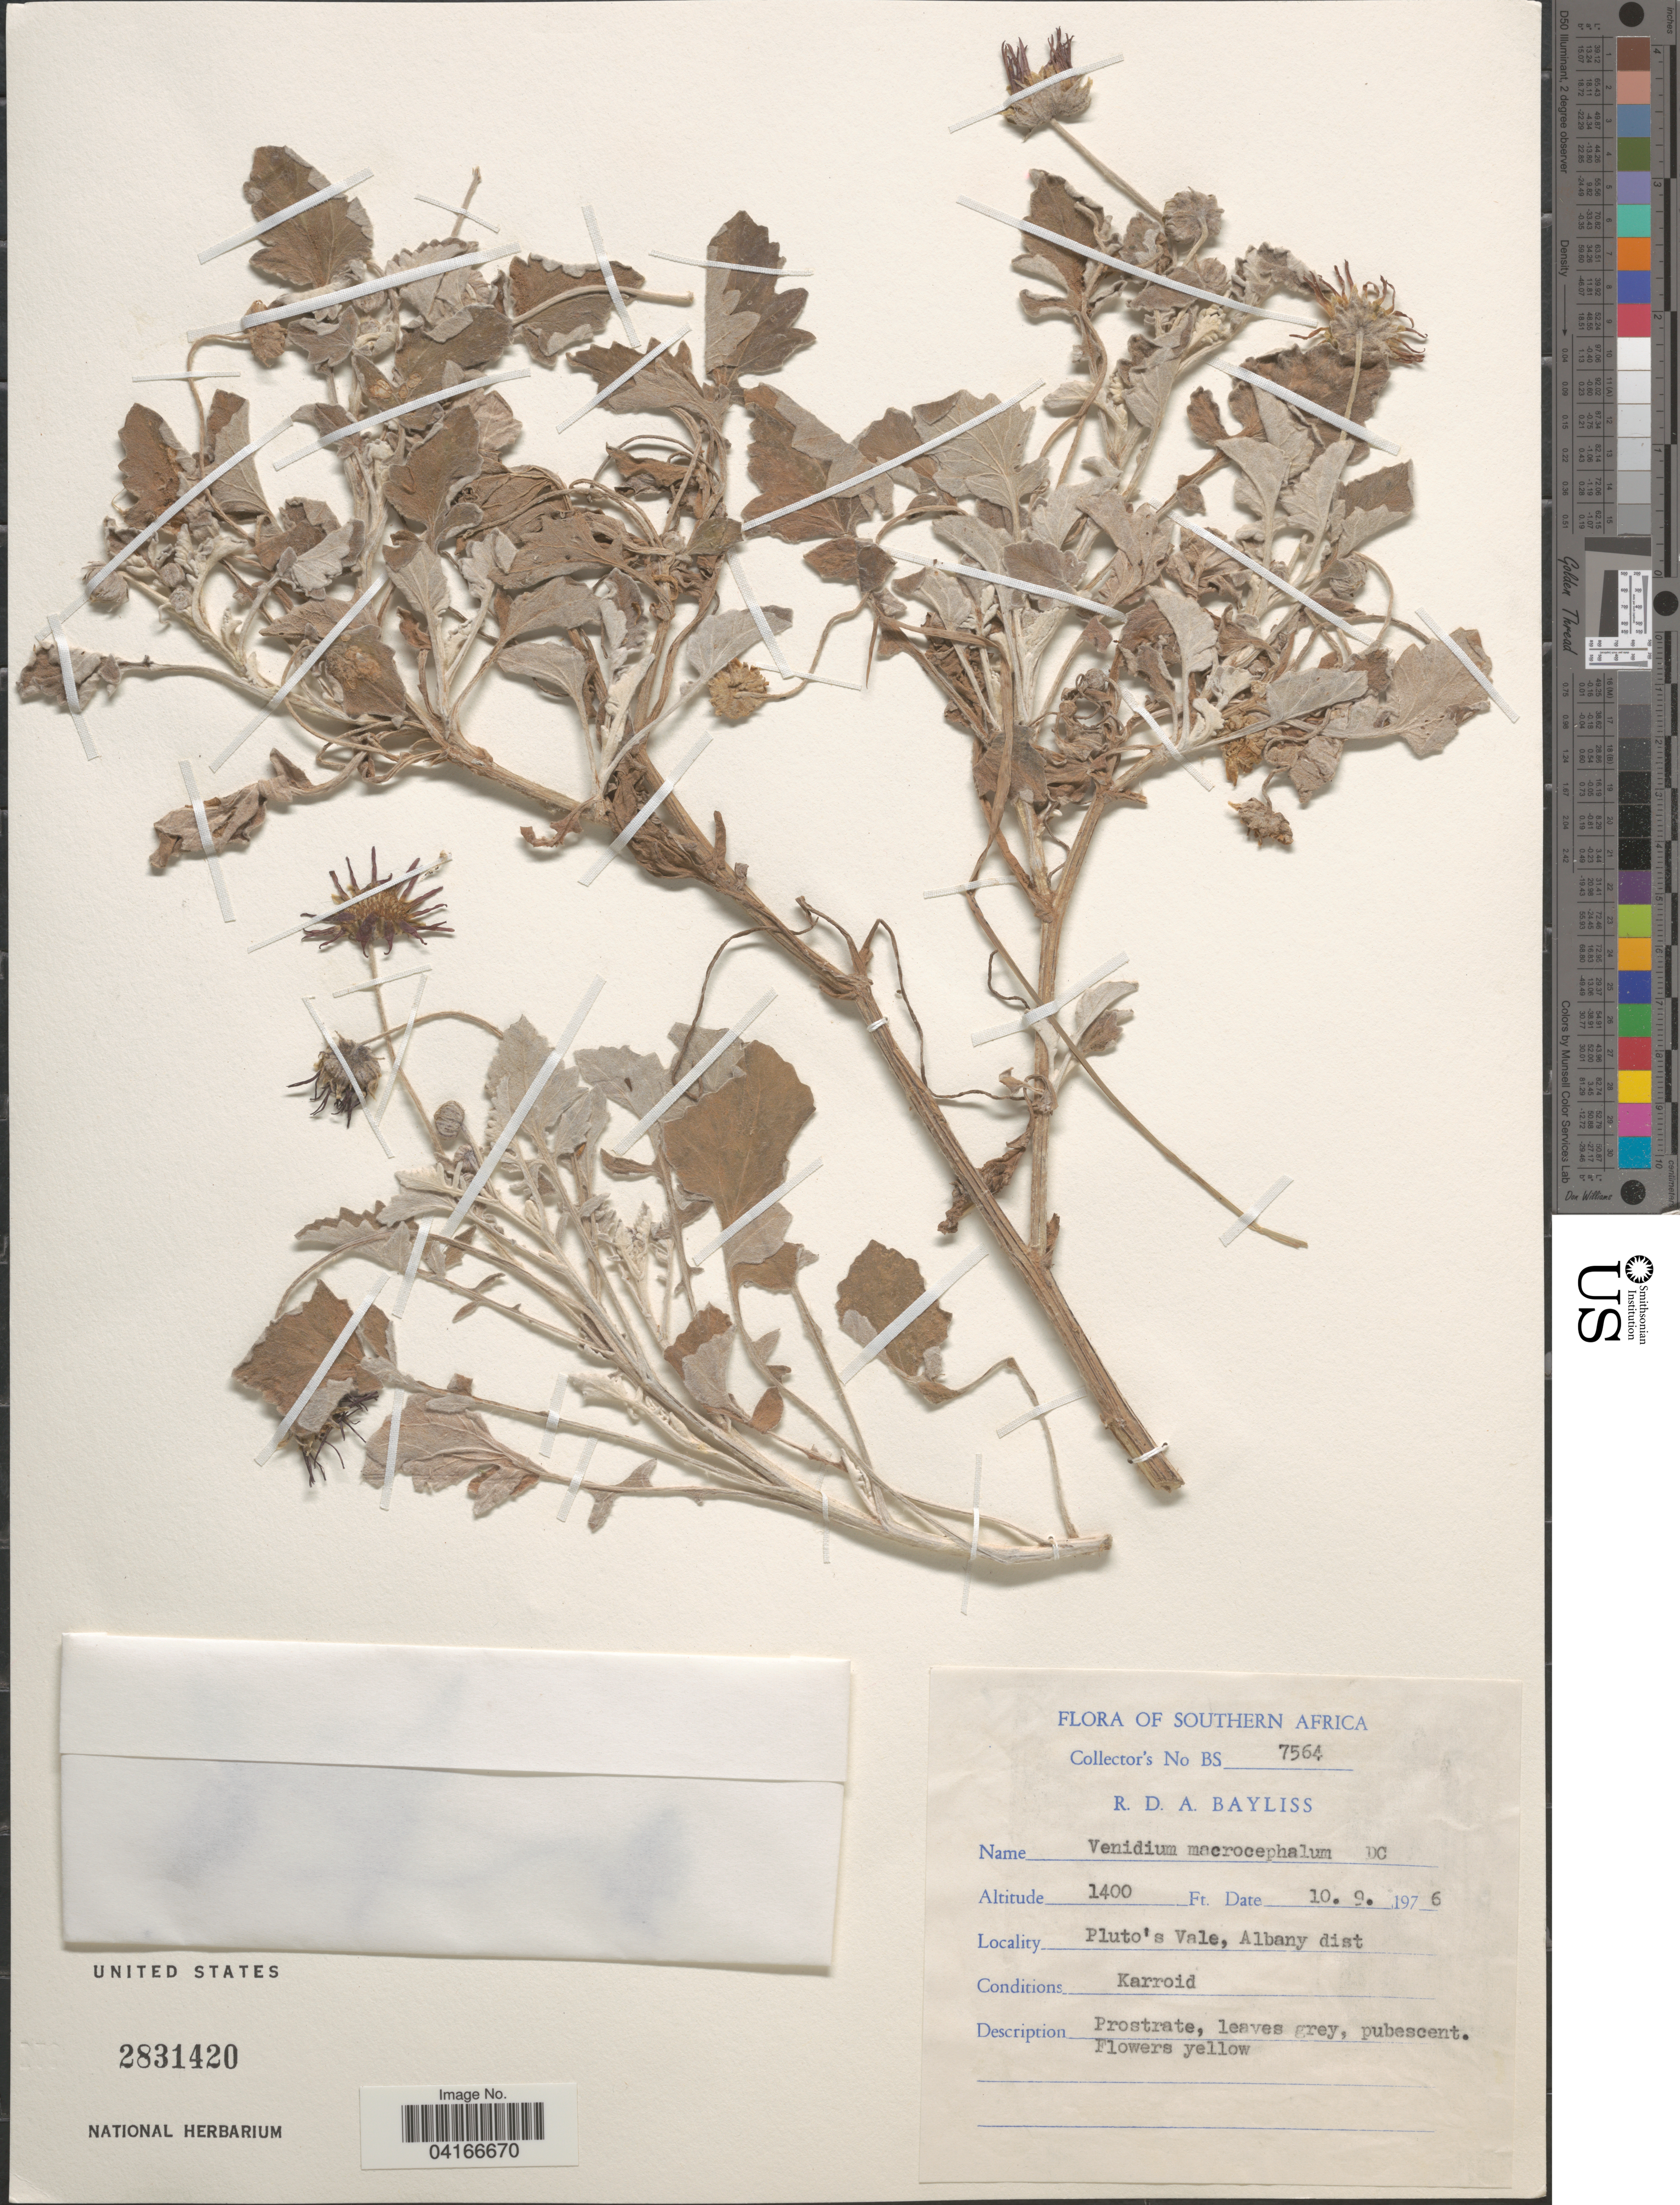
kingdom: Plantae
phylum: Tracheophyta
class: Magnoliopsida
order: Asterales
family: Asteraceae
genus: Arctotis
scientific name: Arctotis microcephala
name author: (DC.) P. Beauv.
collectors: R. Bayliss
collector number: BS7564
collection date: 1976-09-10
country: South Africa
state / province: Eastern Cape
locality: Southern Africa. Pluto's Vale, Albany dist.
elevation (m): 427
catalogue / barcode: US 2831420